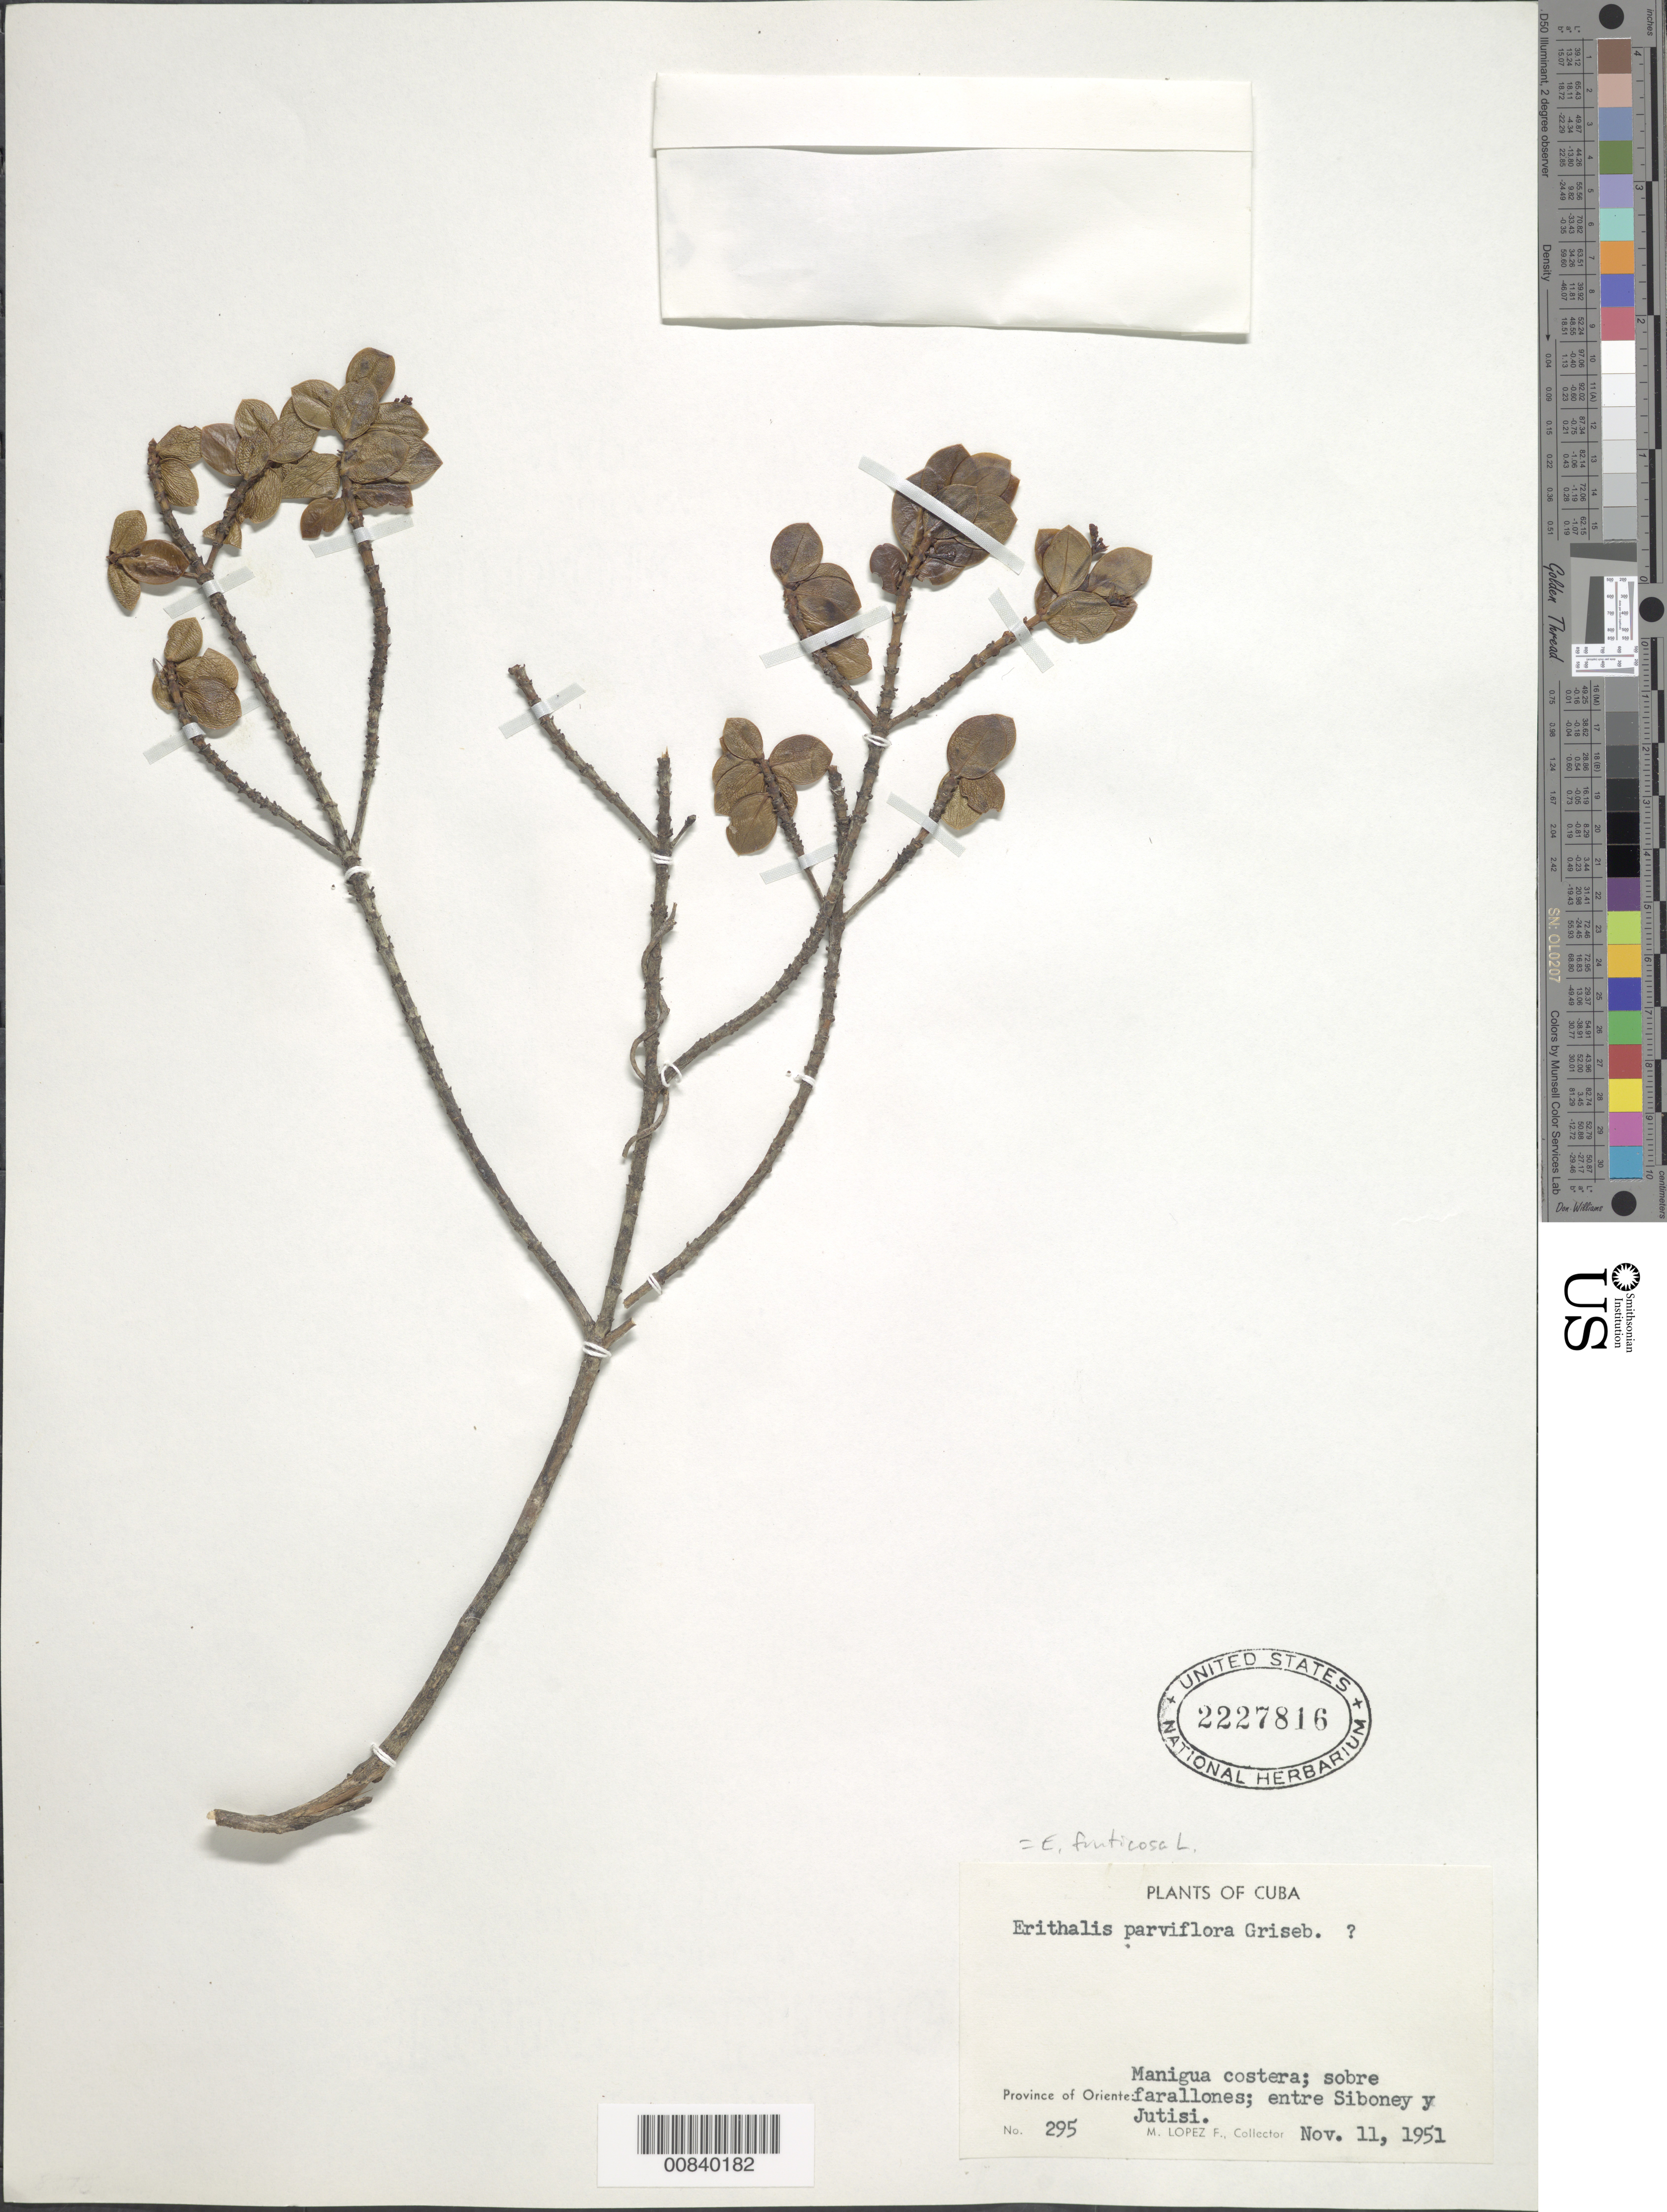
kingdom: Plantae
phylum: Tracheophyta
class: Magnoliopsida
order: Gentianales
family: Rubiaceae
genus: Erithalis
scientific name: Erithalis fruticosa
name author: L.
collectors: M. López Figueiras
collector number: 295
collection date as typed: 11 Nov 1951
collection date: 1951-11-11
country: Cuba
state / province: Oriente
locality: Manigua costera: entre Siboney y Jutisi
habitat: Sobre falallones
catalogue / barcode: US 2227816